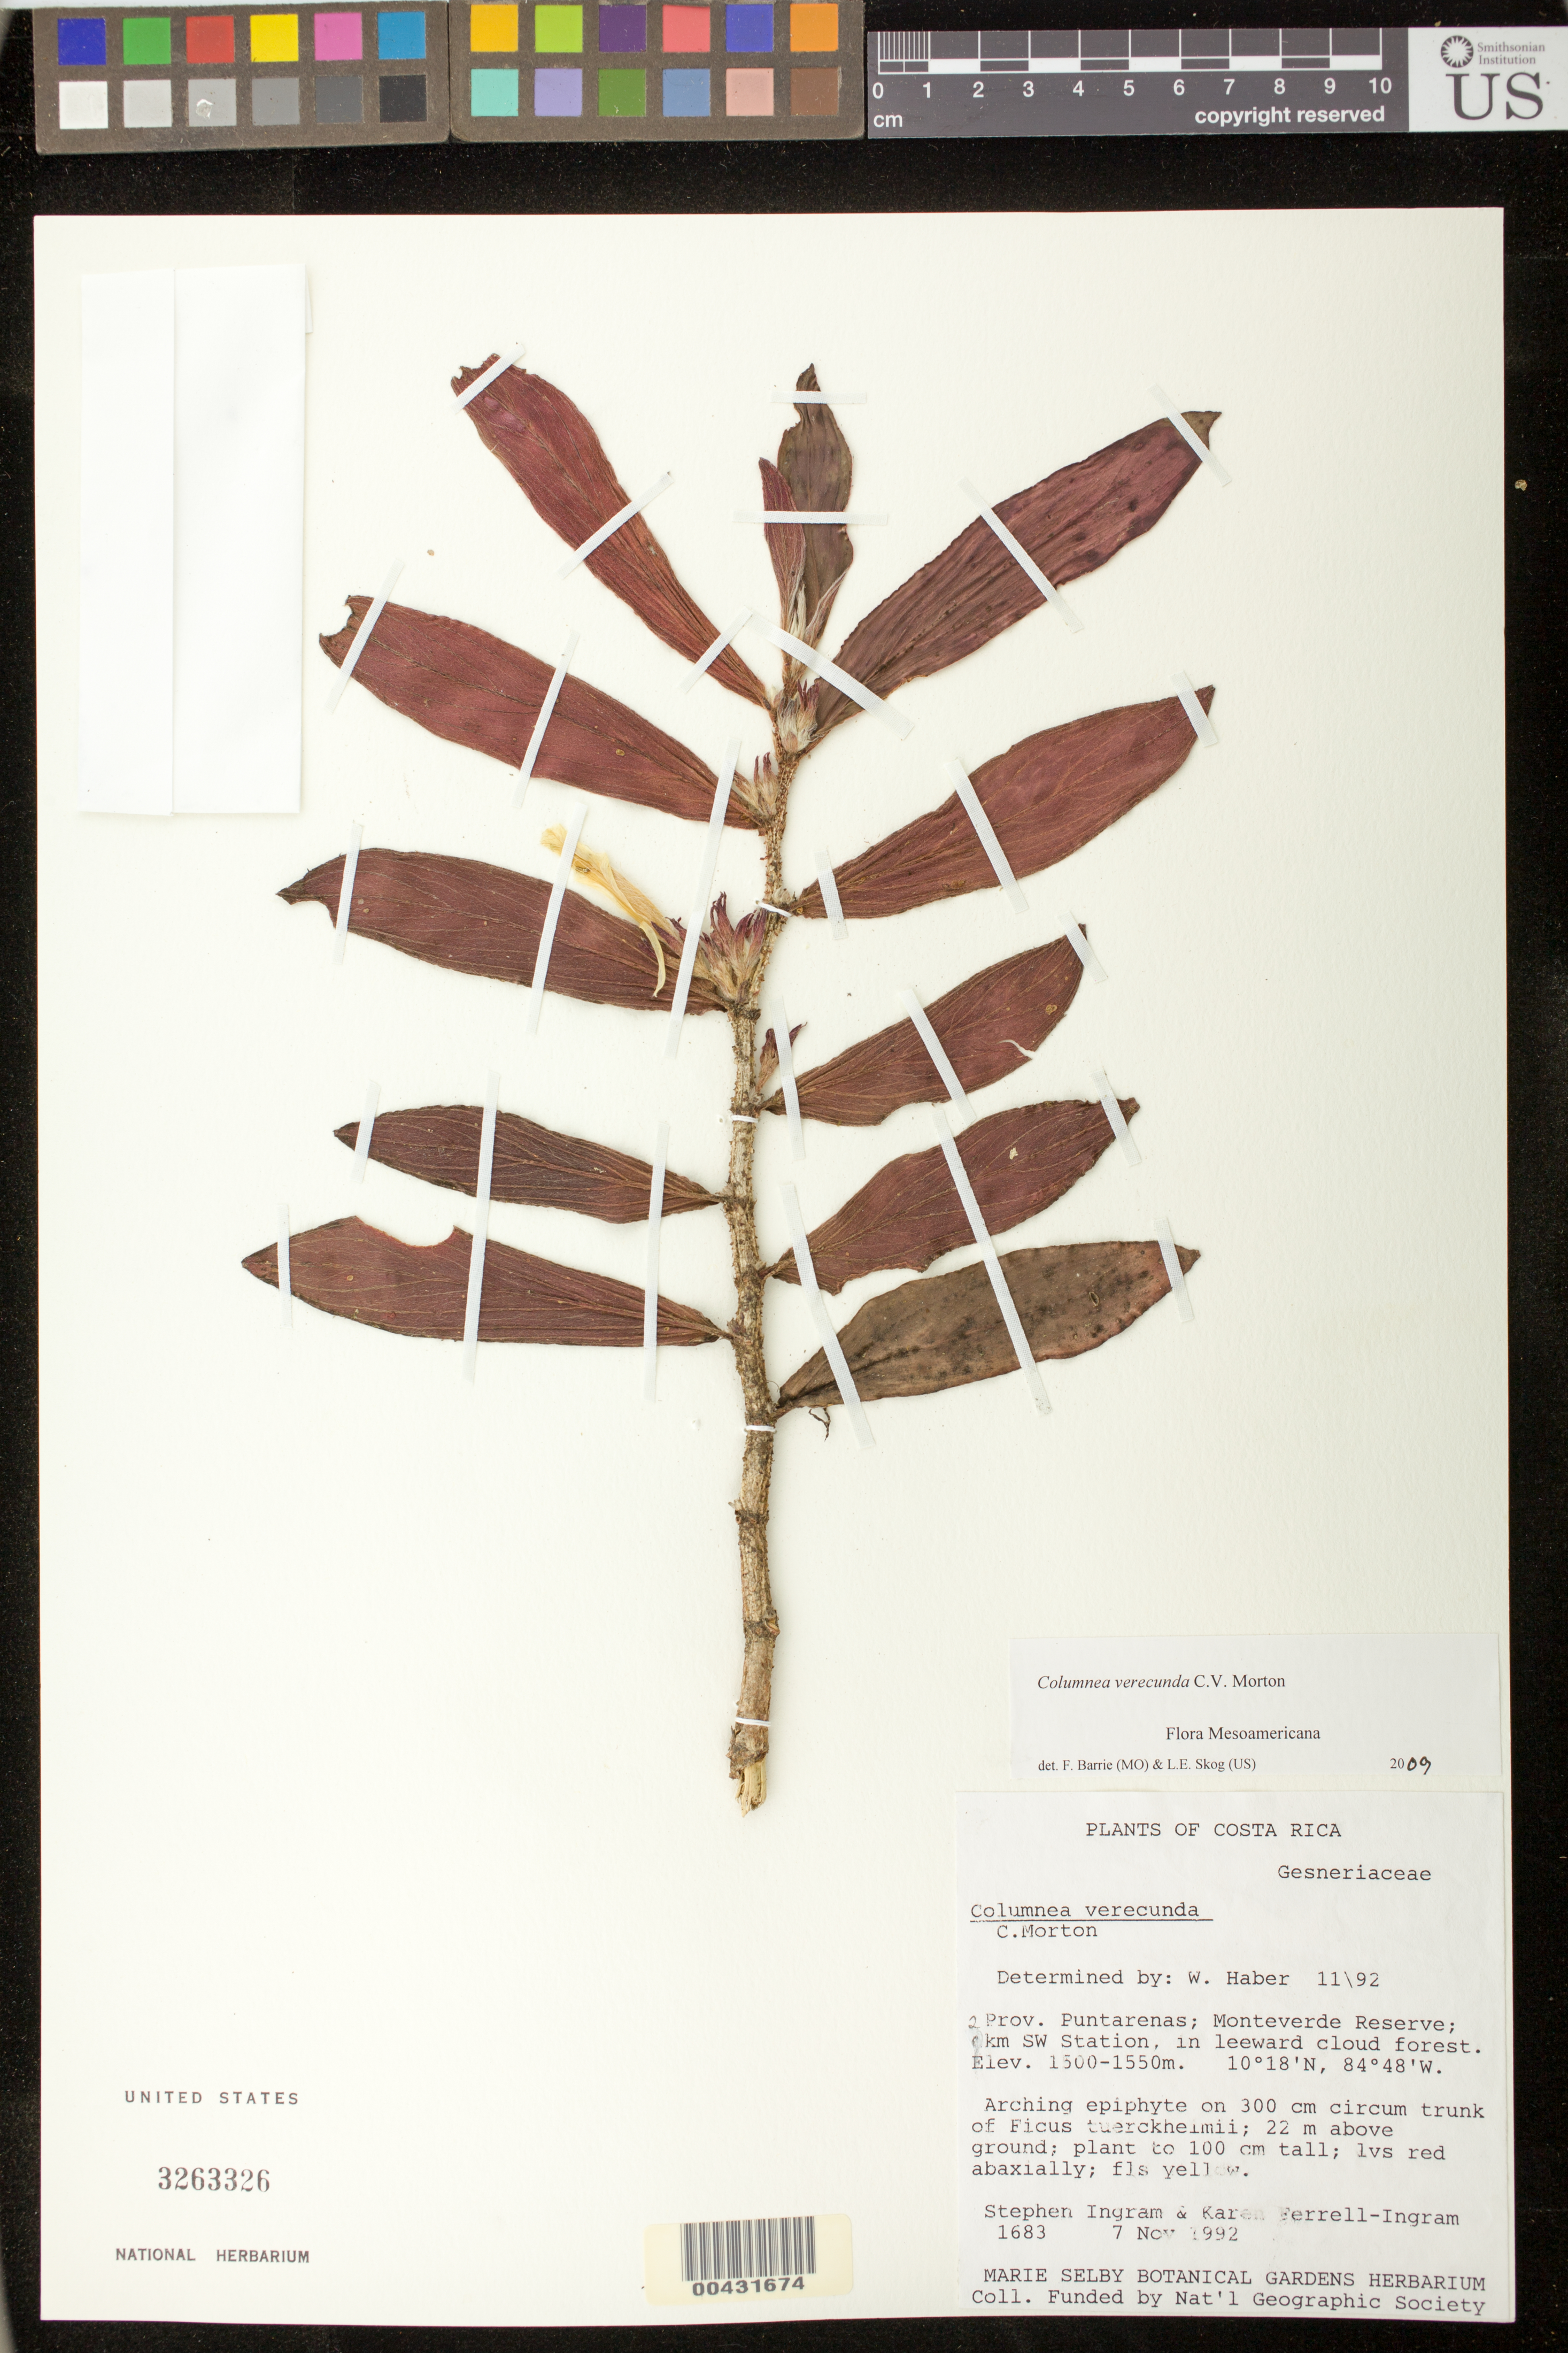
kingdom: Plantae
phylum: Tracheophyta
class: Magnoliopsida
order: Lamiales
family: Gesneriaceae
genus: Columnea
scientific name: Columnea verecunda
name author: C.V. Morton in Standl.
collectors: S. Ingram & K. Ferrell-Ingram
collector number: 1683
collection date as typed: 07 Nov 1992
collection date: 1992-11-07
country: Costa Rica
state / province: Puntarenas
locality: Monteverde Reserve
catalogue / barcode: US 3263326